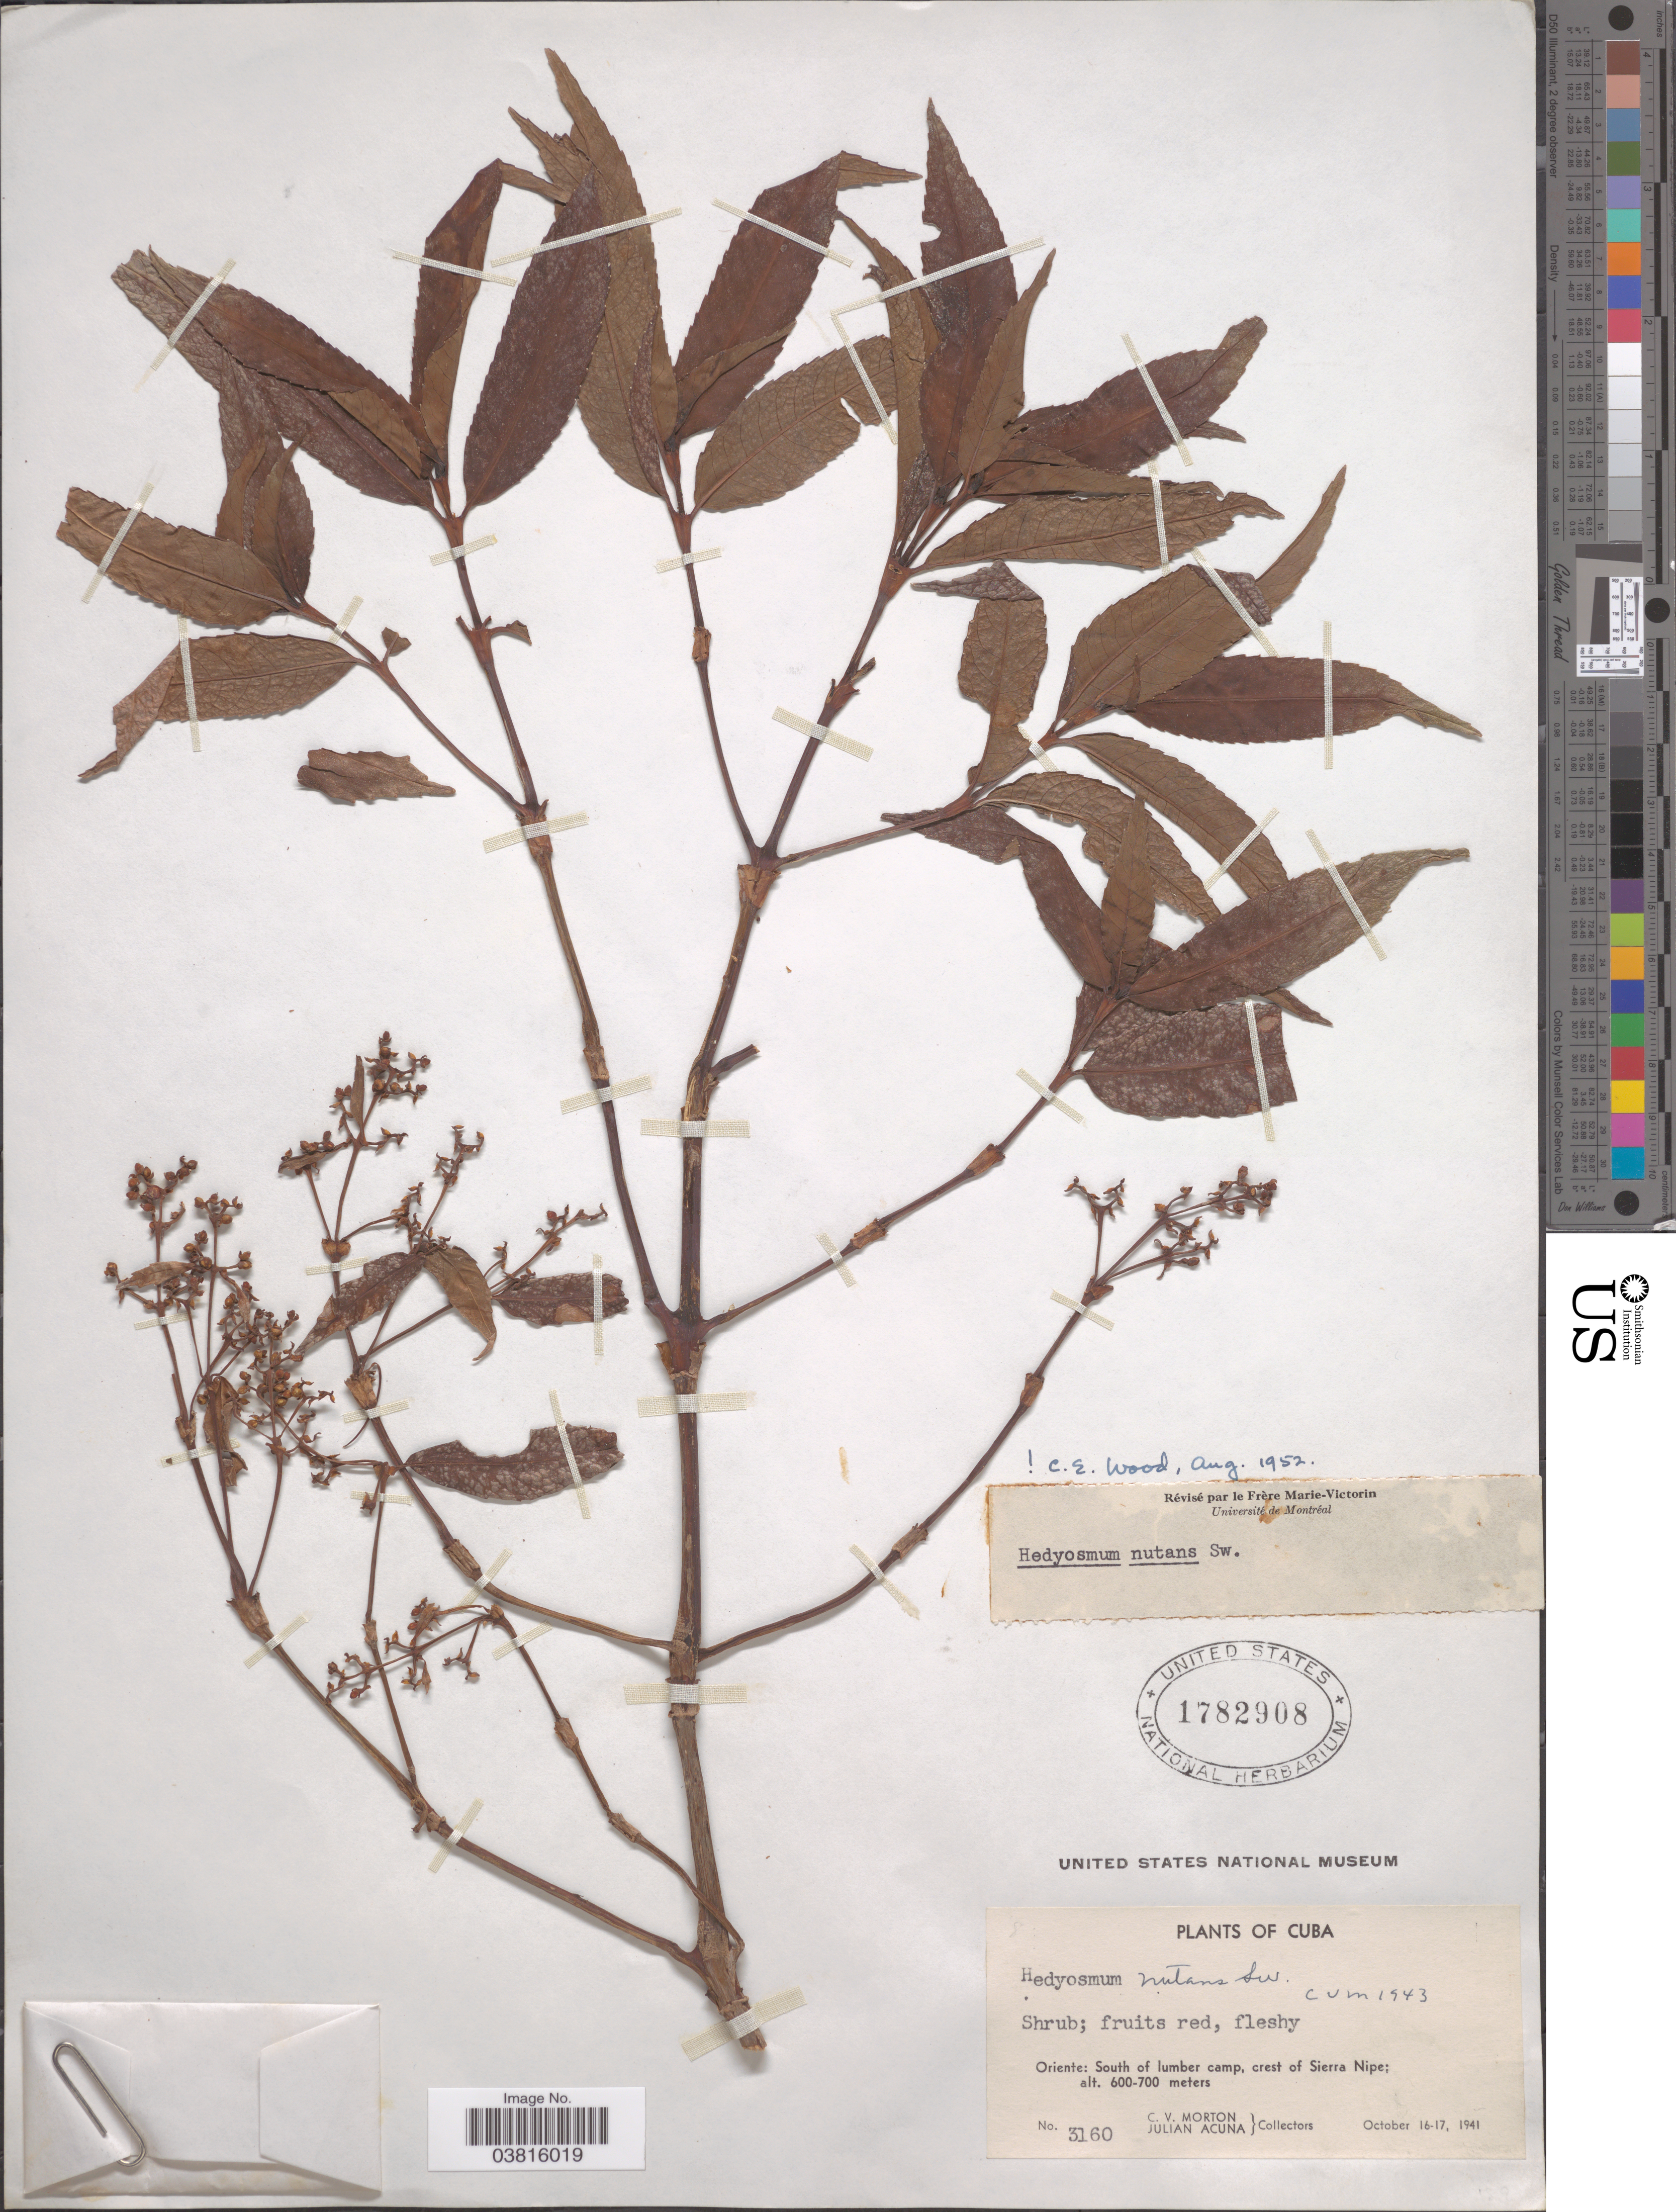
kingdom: Plantae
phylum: Tracheophyta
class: Magnoliopsida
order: Chloranthales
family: Chloranthaceae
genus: Hedyosmum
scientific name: Hedyosmum nutans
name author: Sw.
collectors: C. V. Morton & R. Acuña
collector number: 3160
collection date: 1941-10-16/1941-10-17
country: Cuba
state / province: Oriente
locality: South of lumber camp, crest of Sierra Nipe.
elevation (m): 600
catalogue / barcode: US 1782908